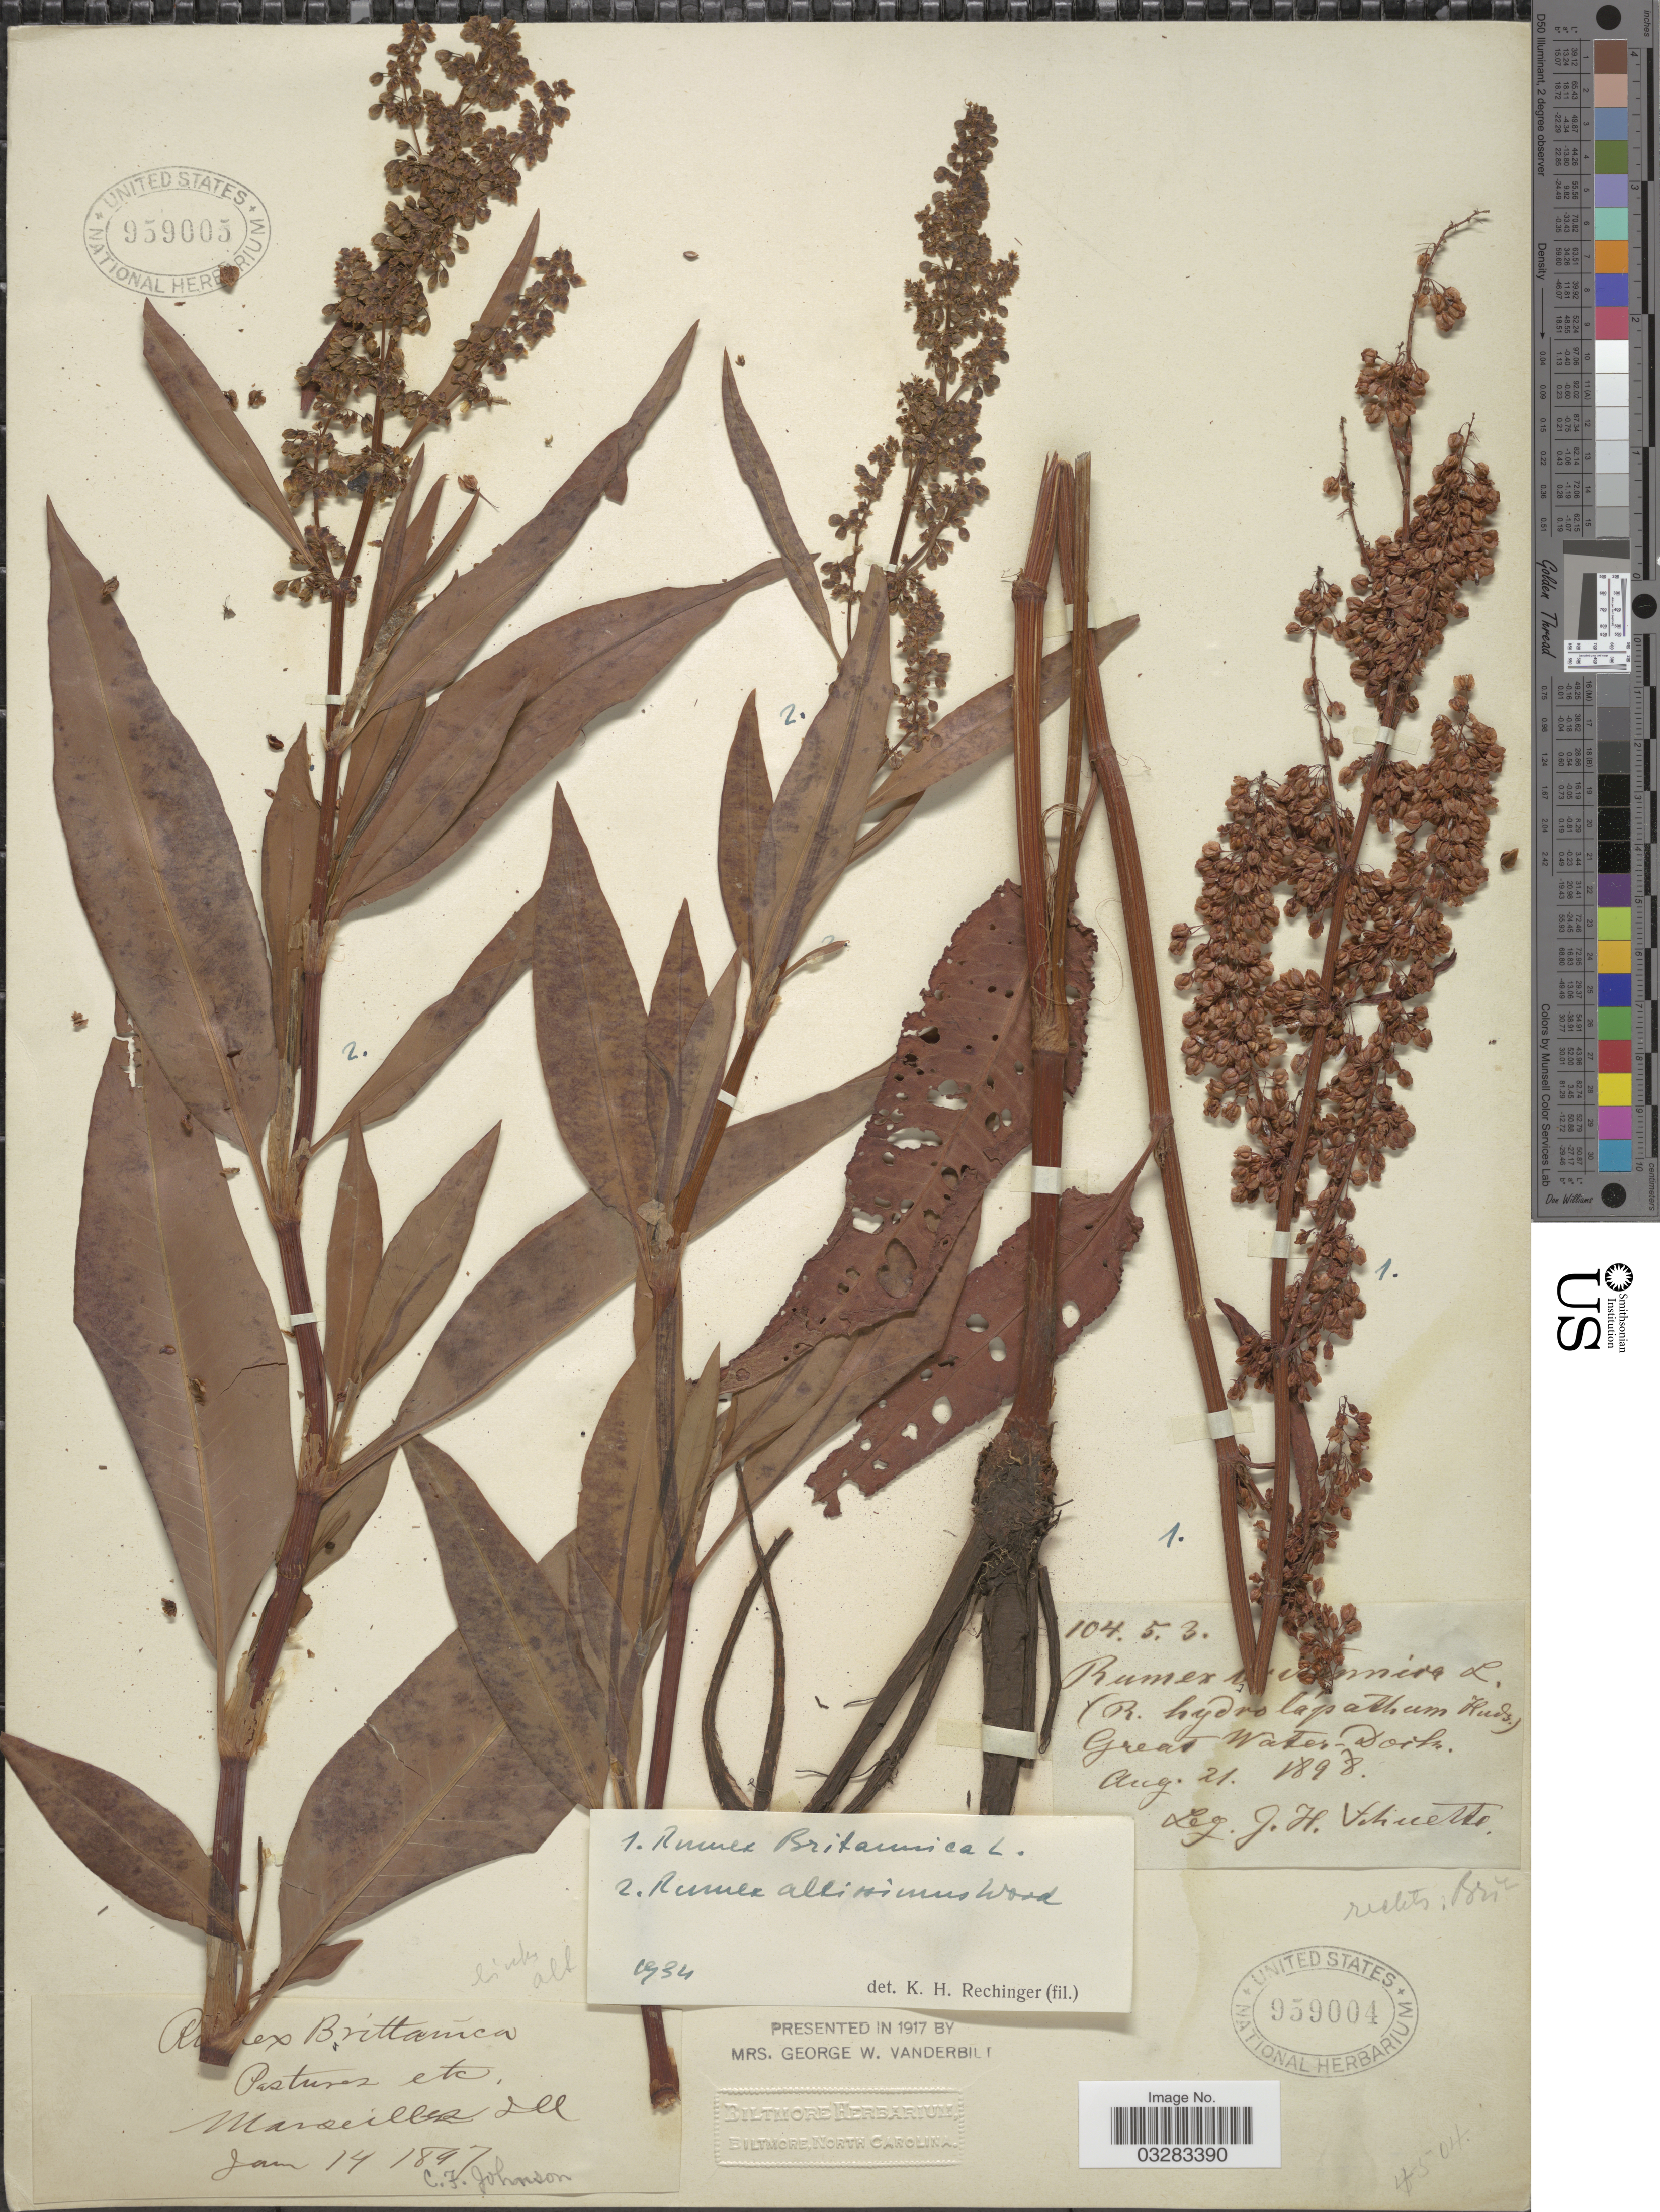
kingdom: Plantae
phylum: Tracheophyta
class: Magnoliopsida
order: Caryophyllales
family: Polygonaceae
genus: Rumex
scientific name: Rumex altissimus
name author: Alph. Wood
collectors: J. H. Schuette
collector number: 104.5.3?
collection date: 1898-08-21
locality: Great Water Docks.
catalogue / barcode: US 959004